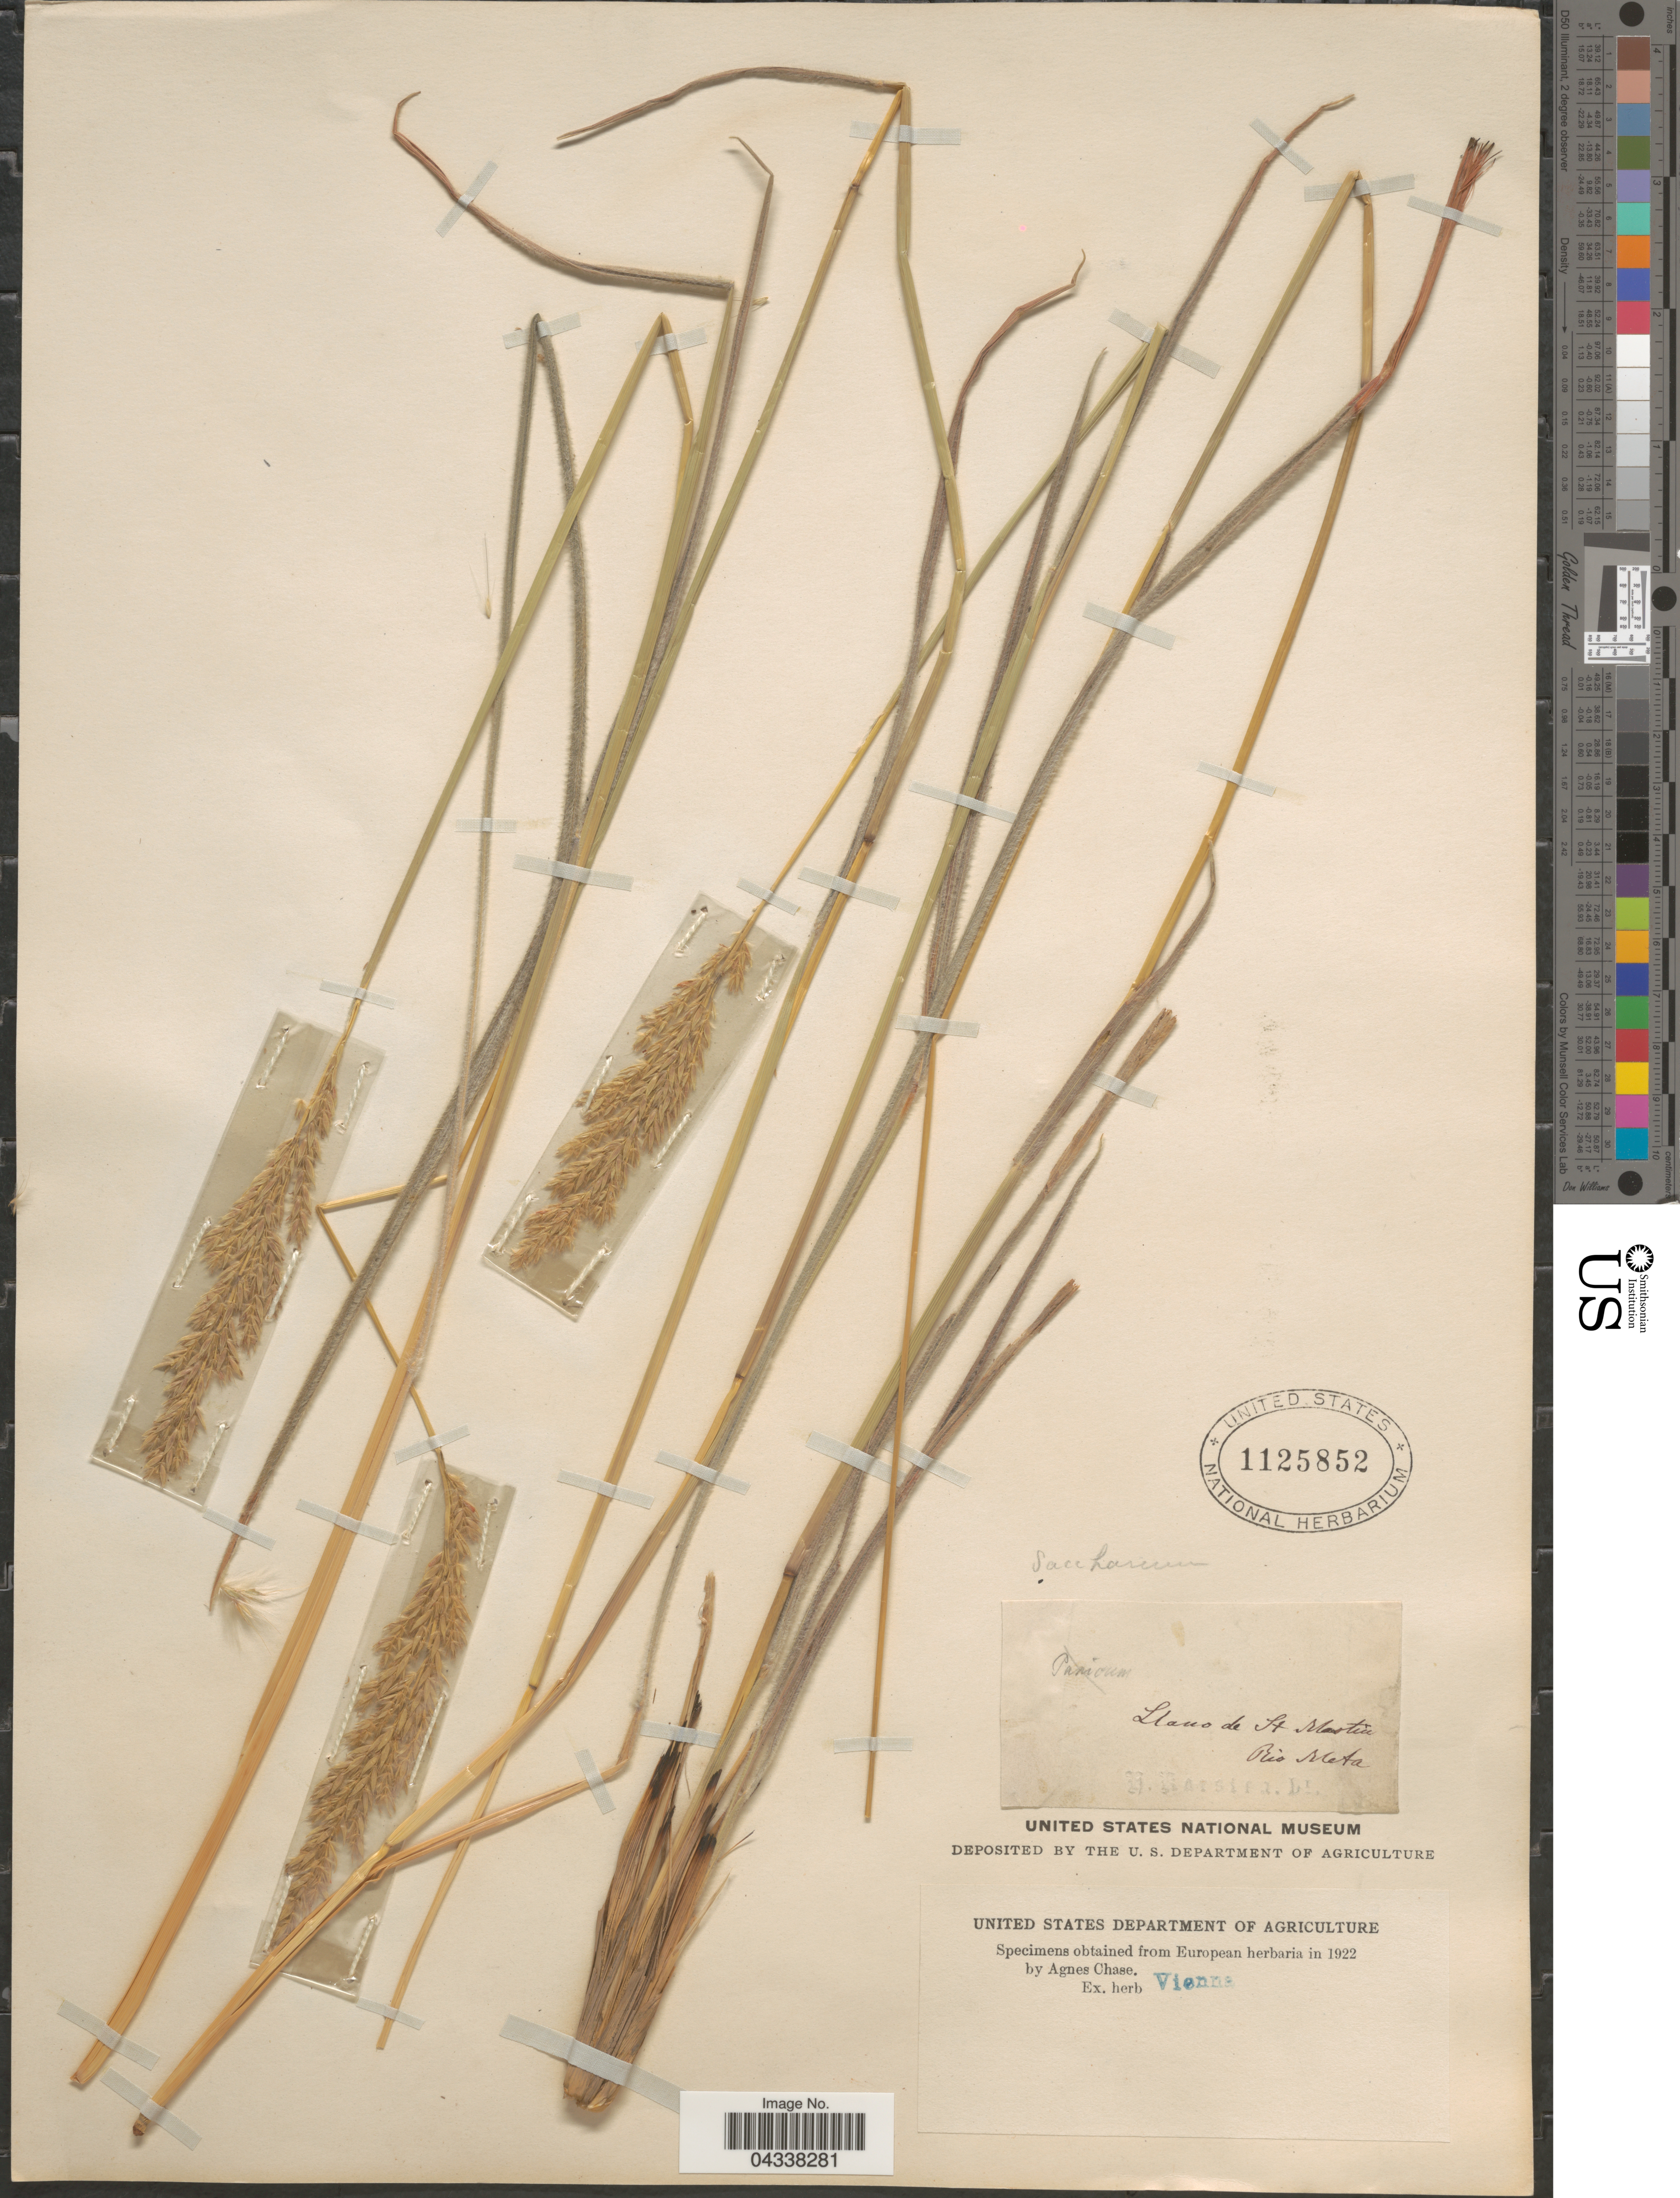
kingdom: Plantae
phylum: Tracheophyta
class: Liliopsida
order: Poales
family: Poaceae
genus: Saccharum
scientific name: Saccharum sp.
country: Colombia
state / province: Meta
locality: Llano de St Martin. Rio Meta.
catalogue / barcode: US 1125852